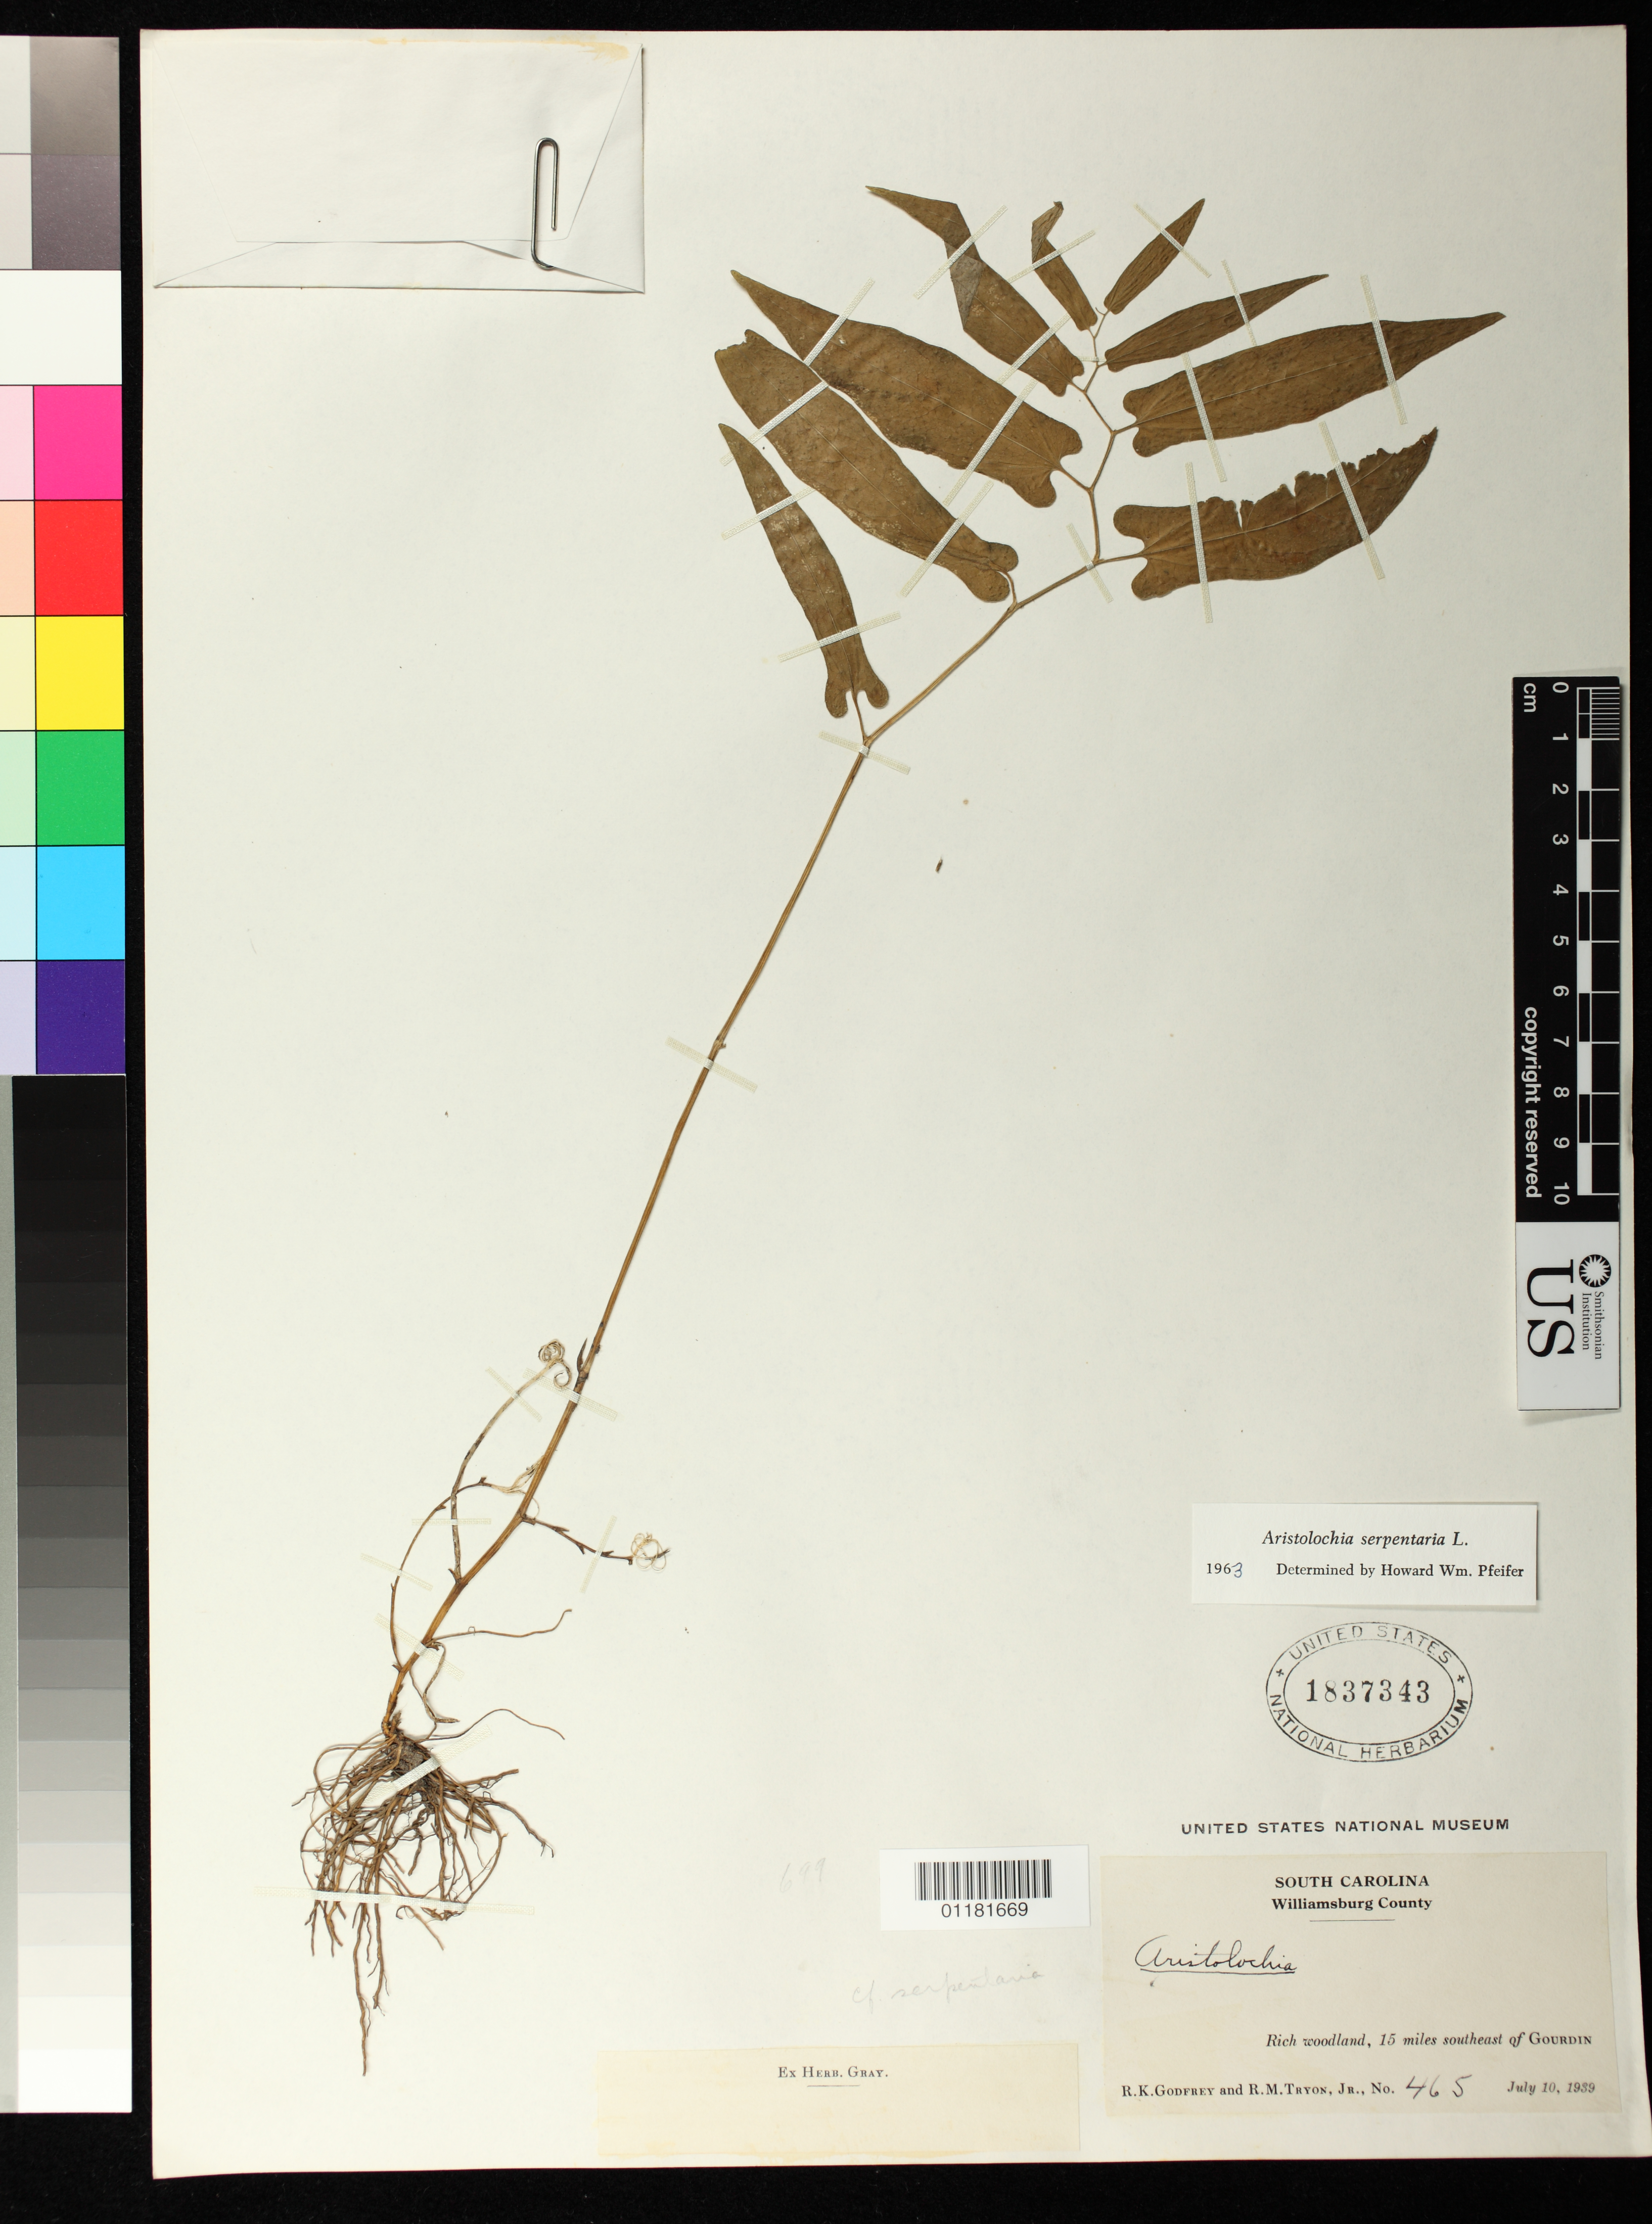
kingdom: Plantae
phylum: Tracheophyta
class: Magnoliopsida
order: Piperales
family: Aristolochiaceae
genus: Aristolochia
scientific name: Aristolochia serpentaria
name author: L.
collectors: R. K. Godfrey & R. M. Tryon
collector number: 465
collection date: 1939-07-10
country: United States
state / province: South Carolina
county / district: Williamsburg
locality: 15 miles southeast of Gourdin, Williamsburg County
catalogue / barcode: US 1837343